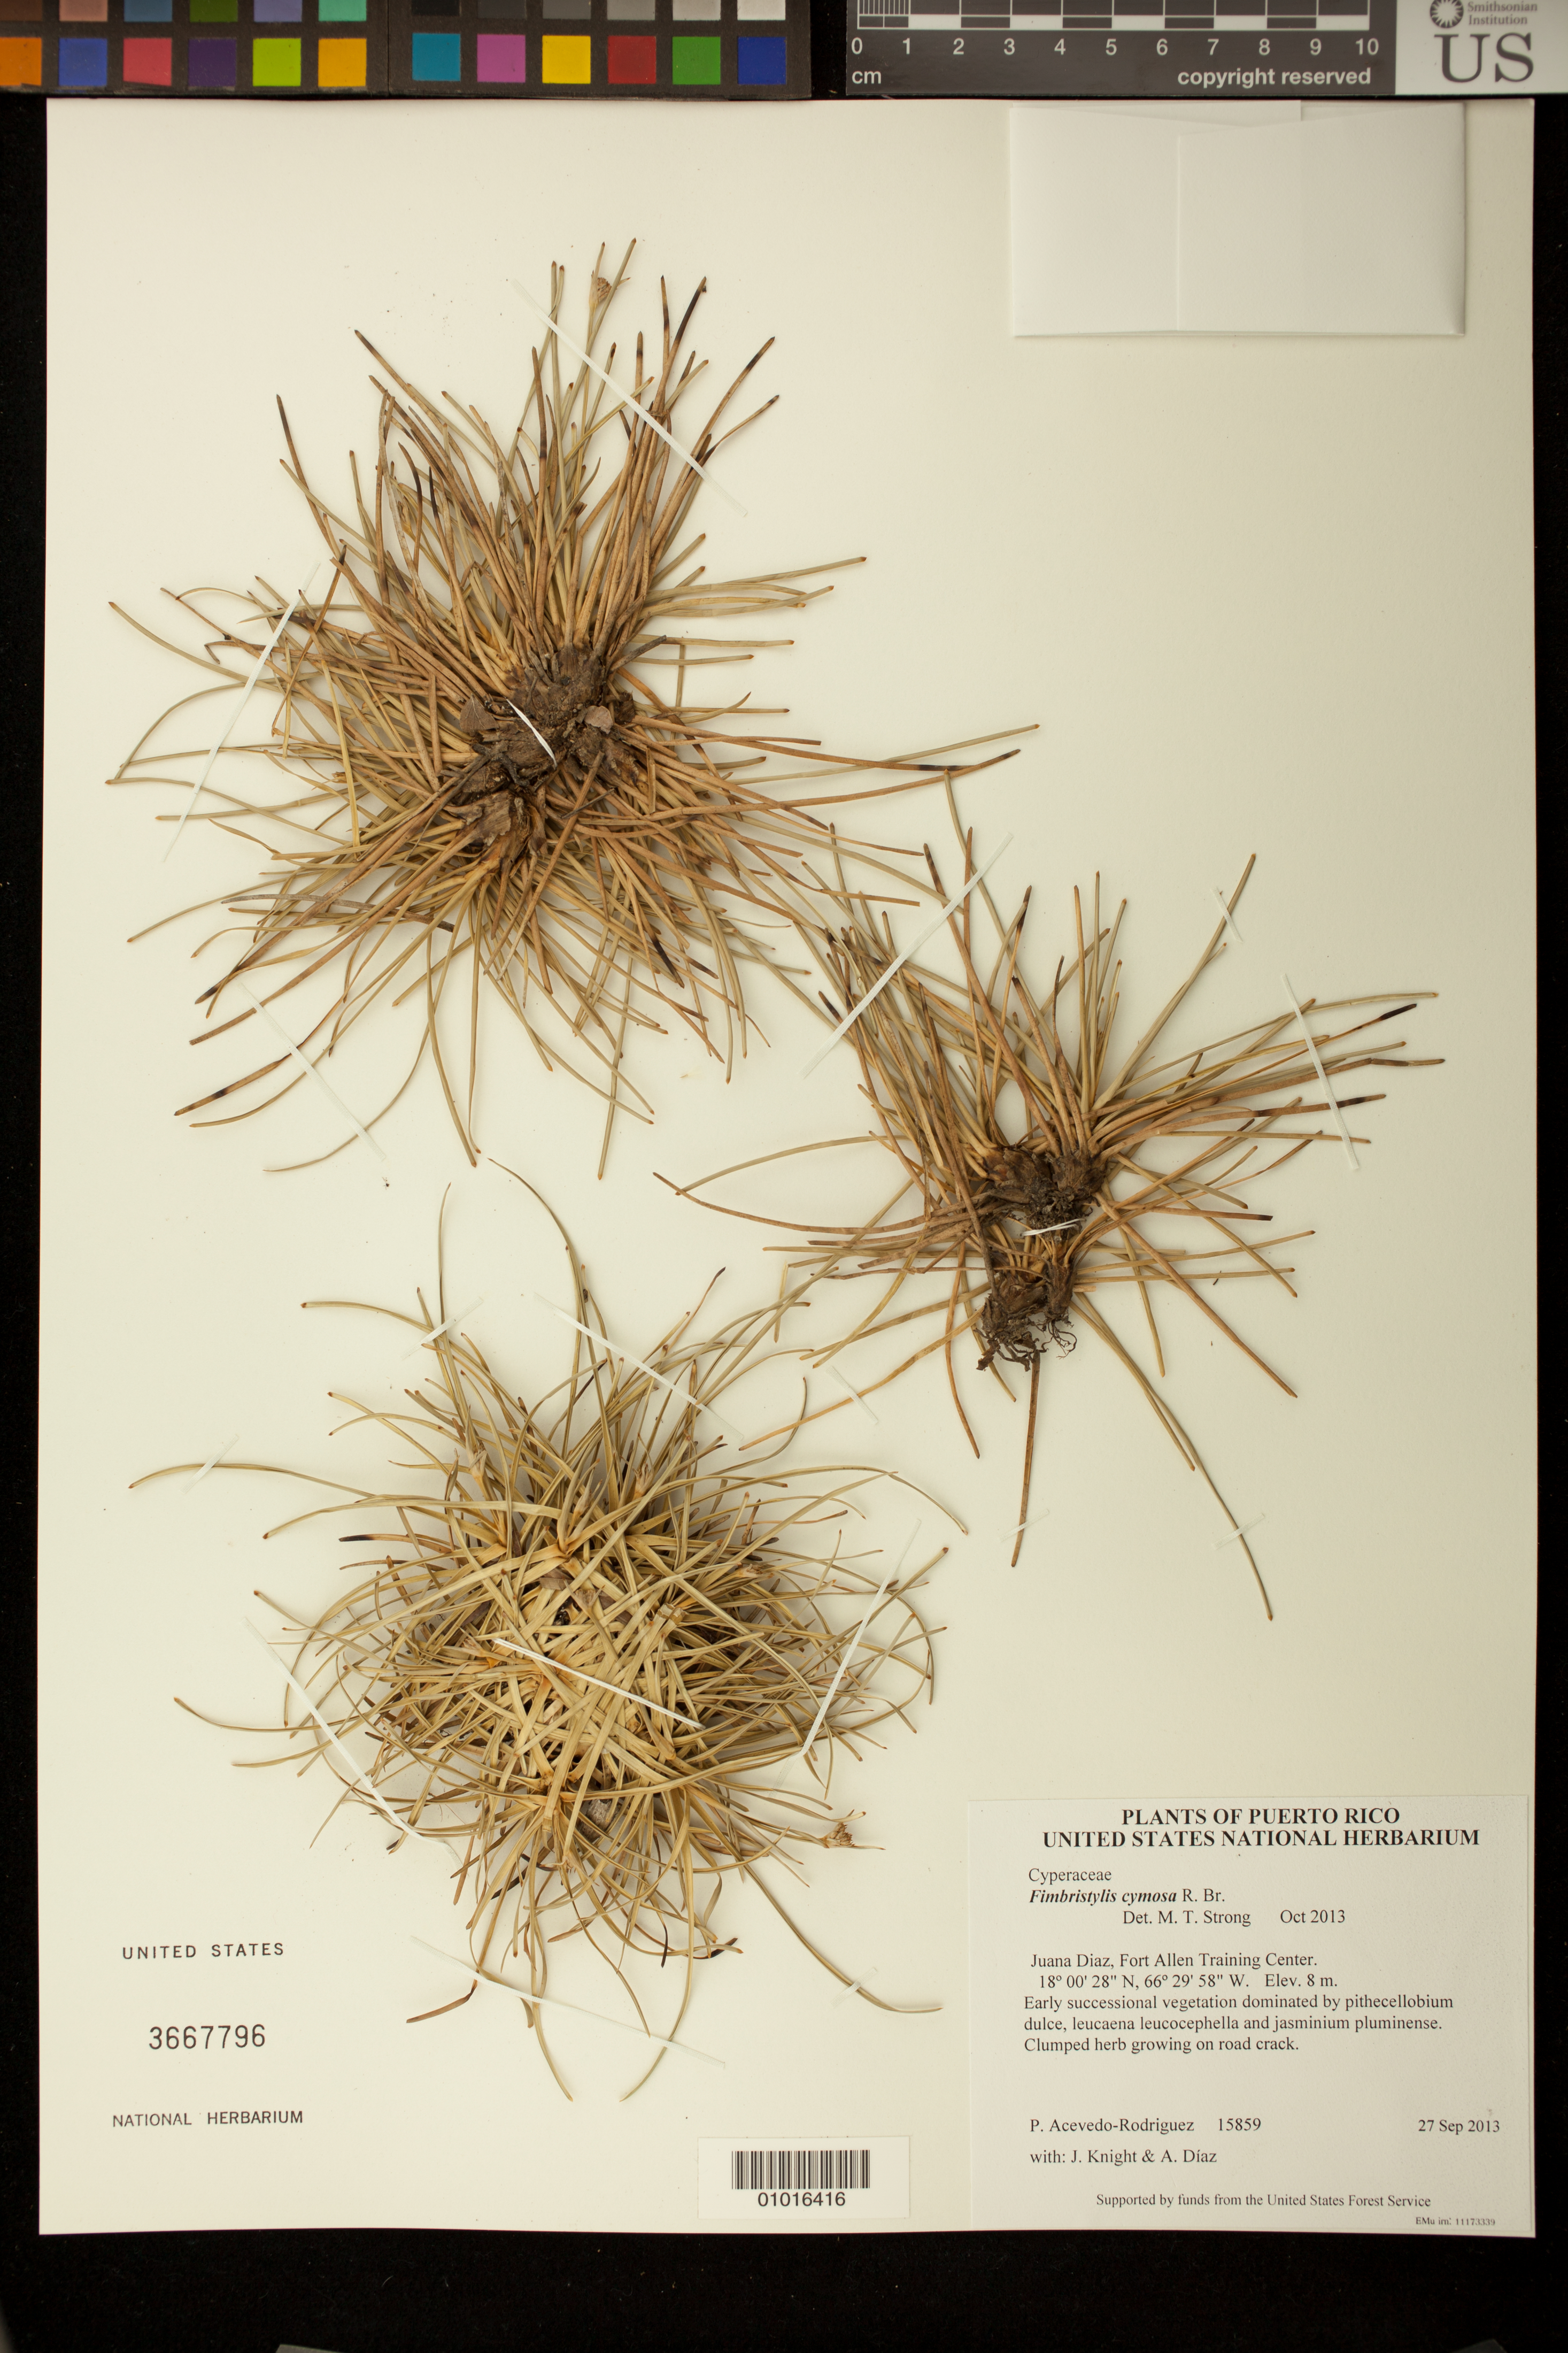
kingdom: Plantae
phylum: Tracheophyta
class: Liliopsida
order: Poales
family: Cyperaceae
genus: Fimbristylis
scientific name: Fimbristylis cymosa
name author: R. Br.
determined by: Strong, M. T., (US), Smithsonian Institution - National Museum of Natural History (UNITED STATES)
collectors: P. Acevedo-Rodr., J. Knight & A. Díaz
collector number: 15859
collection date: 2013-09-27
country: Puerto Rico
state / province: Juana Diaz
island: Puerto Rico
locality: Fort Allen Training Center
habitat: Early successional vegetation dominated by pithecellobium dulce, leucaena leucocephella and jasminium pluminense.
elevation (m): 8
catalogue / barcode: US 3667796